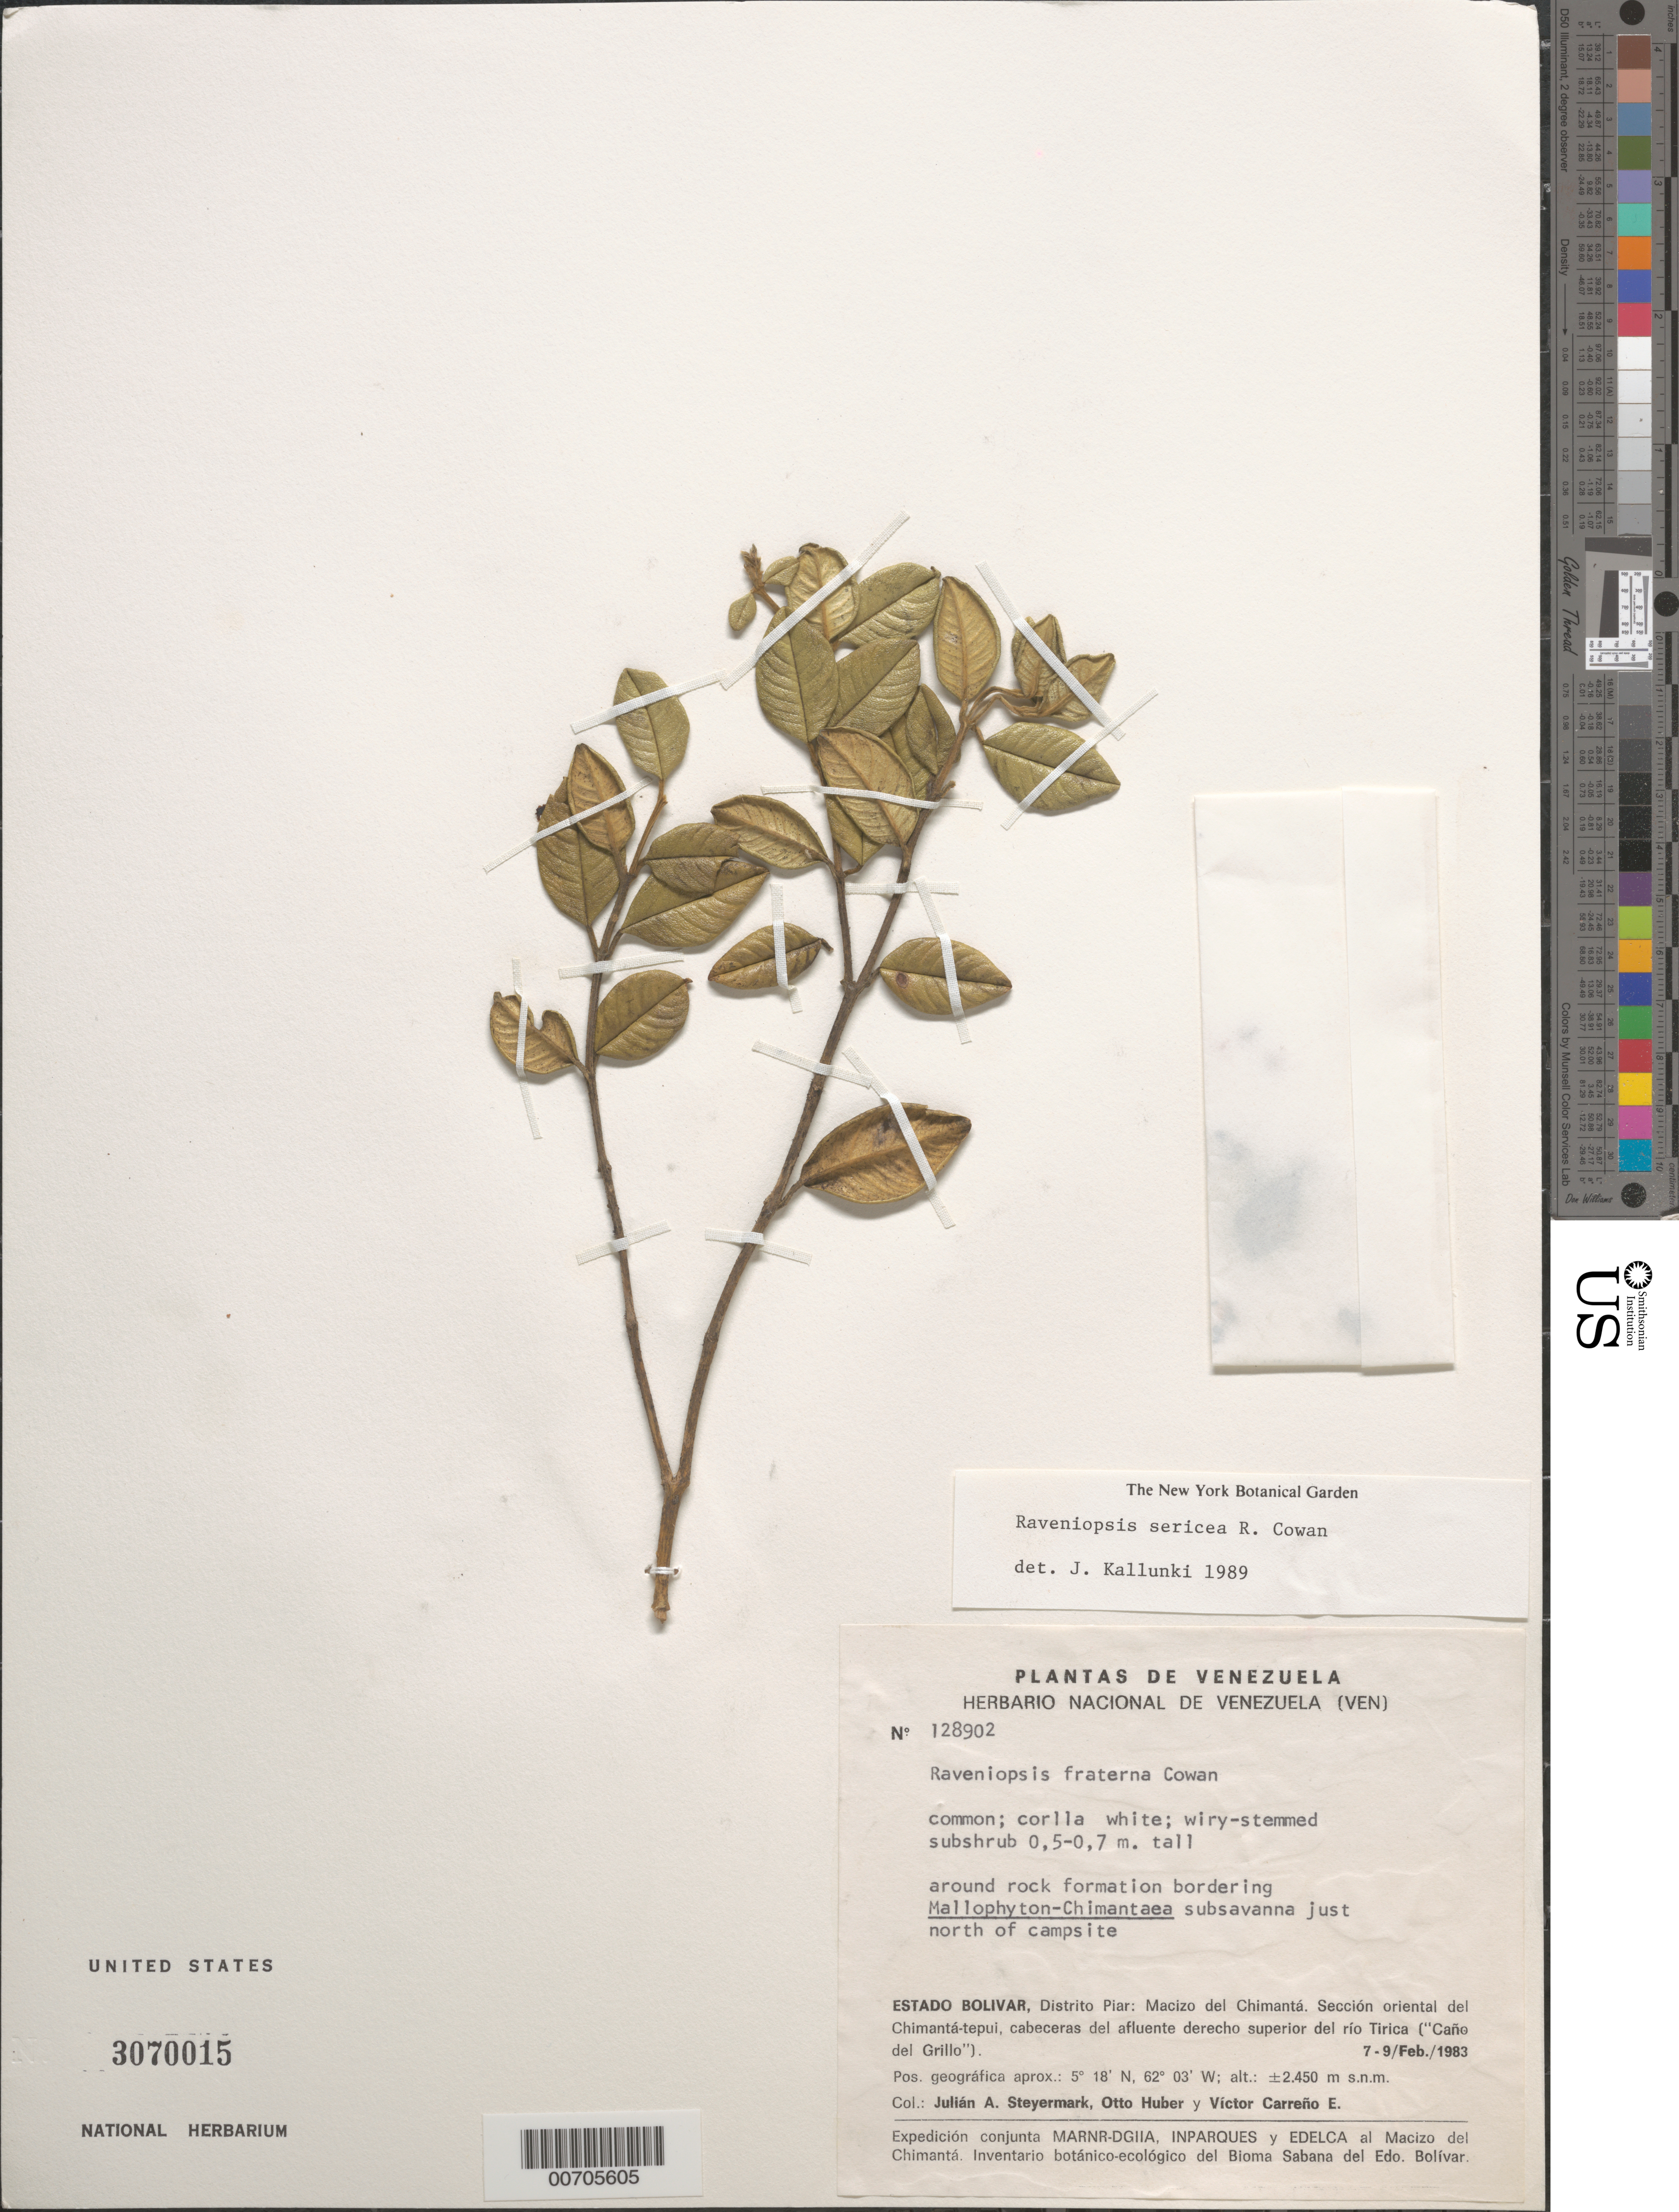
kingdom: Plantae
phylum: Tracheophyta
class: Magnoliopsida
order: Sapindales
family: Rutaceae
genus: Raveniopsis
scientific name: Raveniopsis sericea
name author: R.S. Cowan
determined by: Kallunki, Jacquelyn A.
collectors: J. Steyermark, O. Huber & V. Carreño E.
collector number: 128902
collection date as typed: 7-Feb-83 to 9-Feb-83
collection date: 1983-02-07/1983-02-09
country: Venezuela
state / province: Bolívar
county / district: Piar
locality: Macizo del Chimantá, sect. oriental del Chimantá-tepuí, cabeceras del afluente derecho superíor del Río Tirica (Caño del Grillo)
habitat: Edge of rock formation bordering Mallophyton-Chimantaea subsavanna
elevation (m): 2450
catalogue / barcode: US 3070015